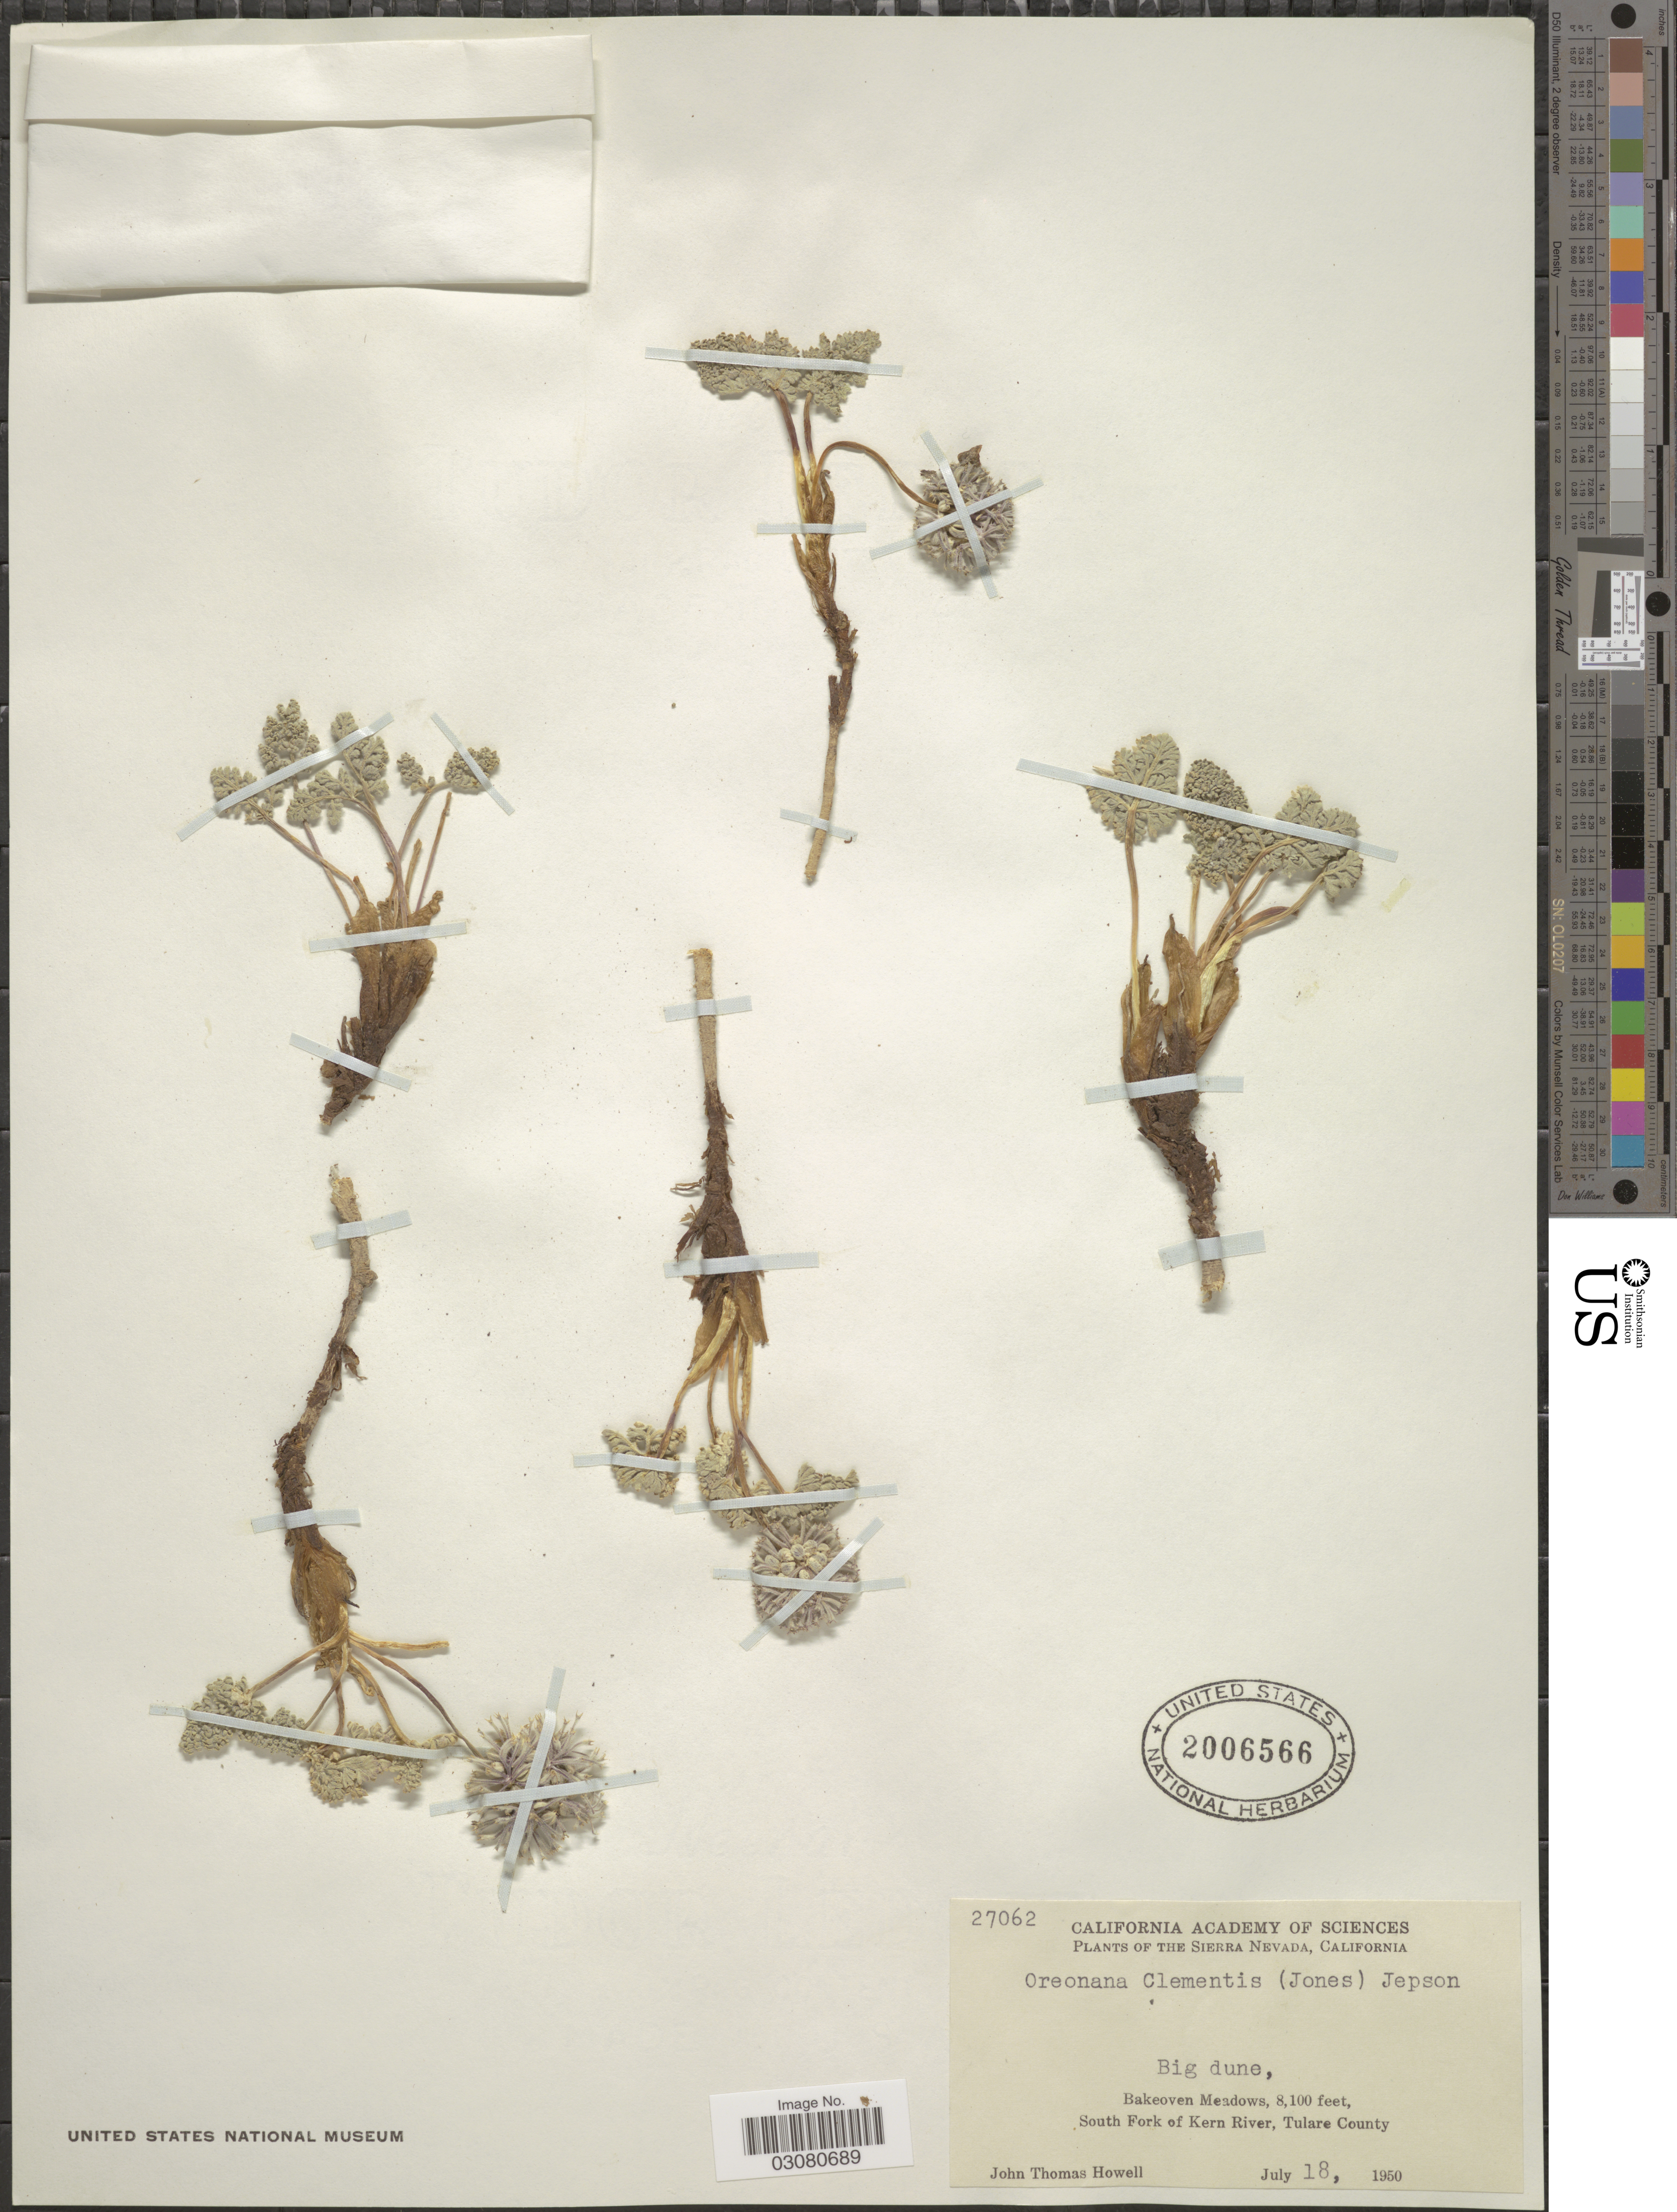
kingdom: Plantae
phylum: Tracheophyta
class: Magnoliopsida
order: Apiales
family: Apiaceae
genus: Oreonana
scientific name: Oreonana clementis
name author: (M.E. Jones) Jeps.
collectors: J. T. Howell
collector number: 27062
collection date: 1950-07-18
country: United States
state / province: California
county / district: Tulare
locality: The Sierra Nevada. Bakeoven Meadows, South Fork of Kern River, Tulare County.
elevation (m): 2469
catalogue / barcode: US 2006566